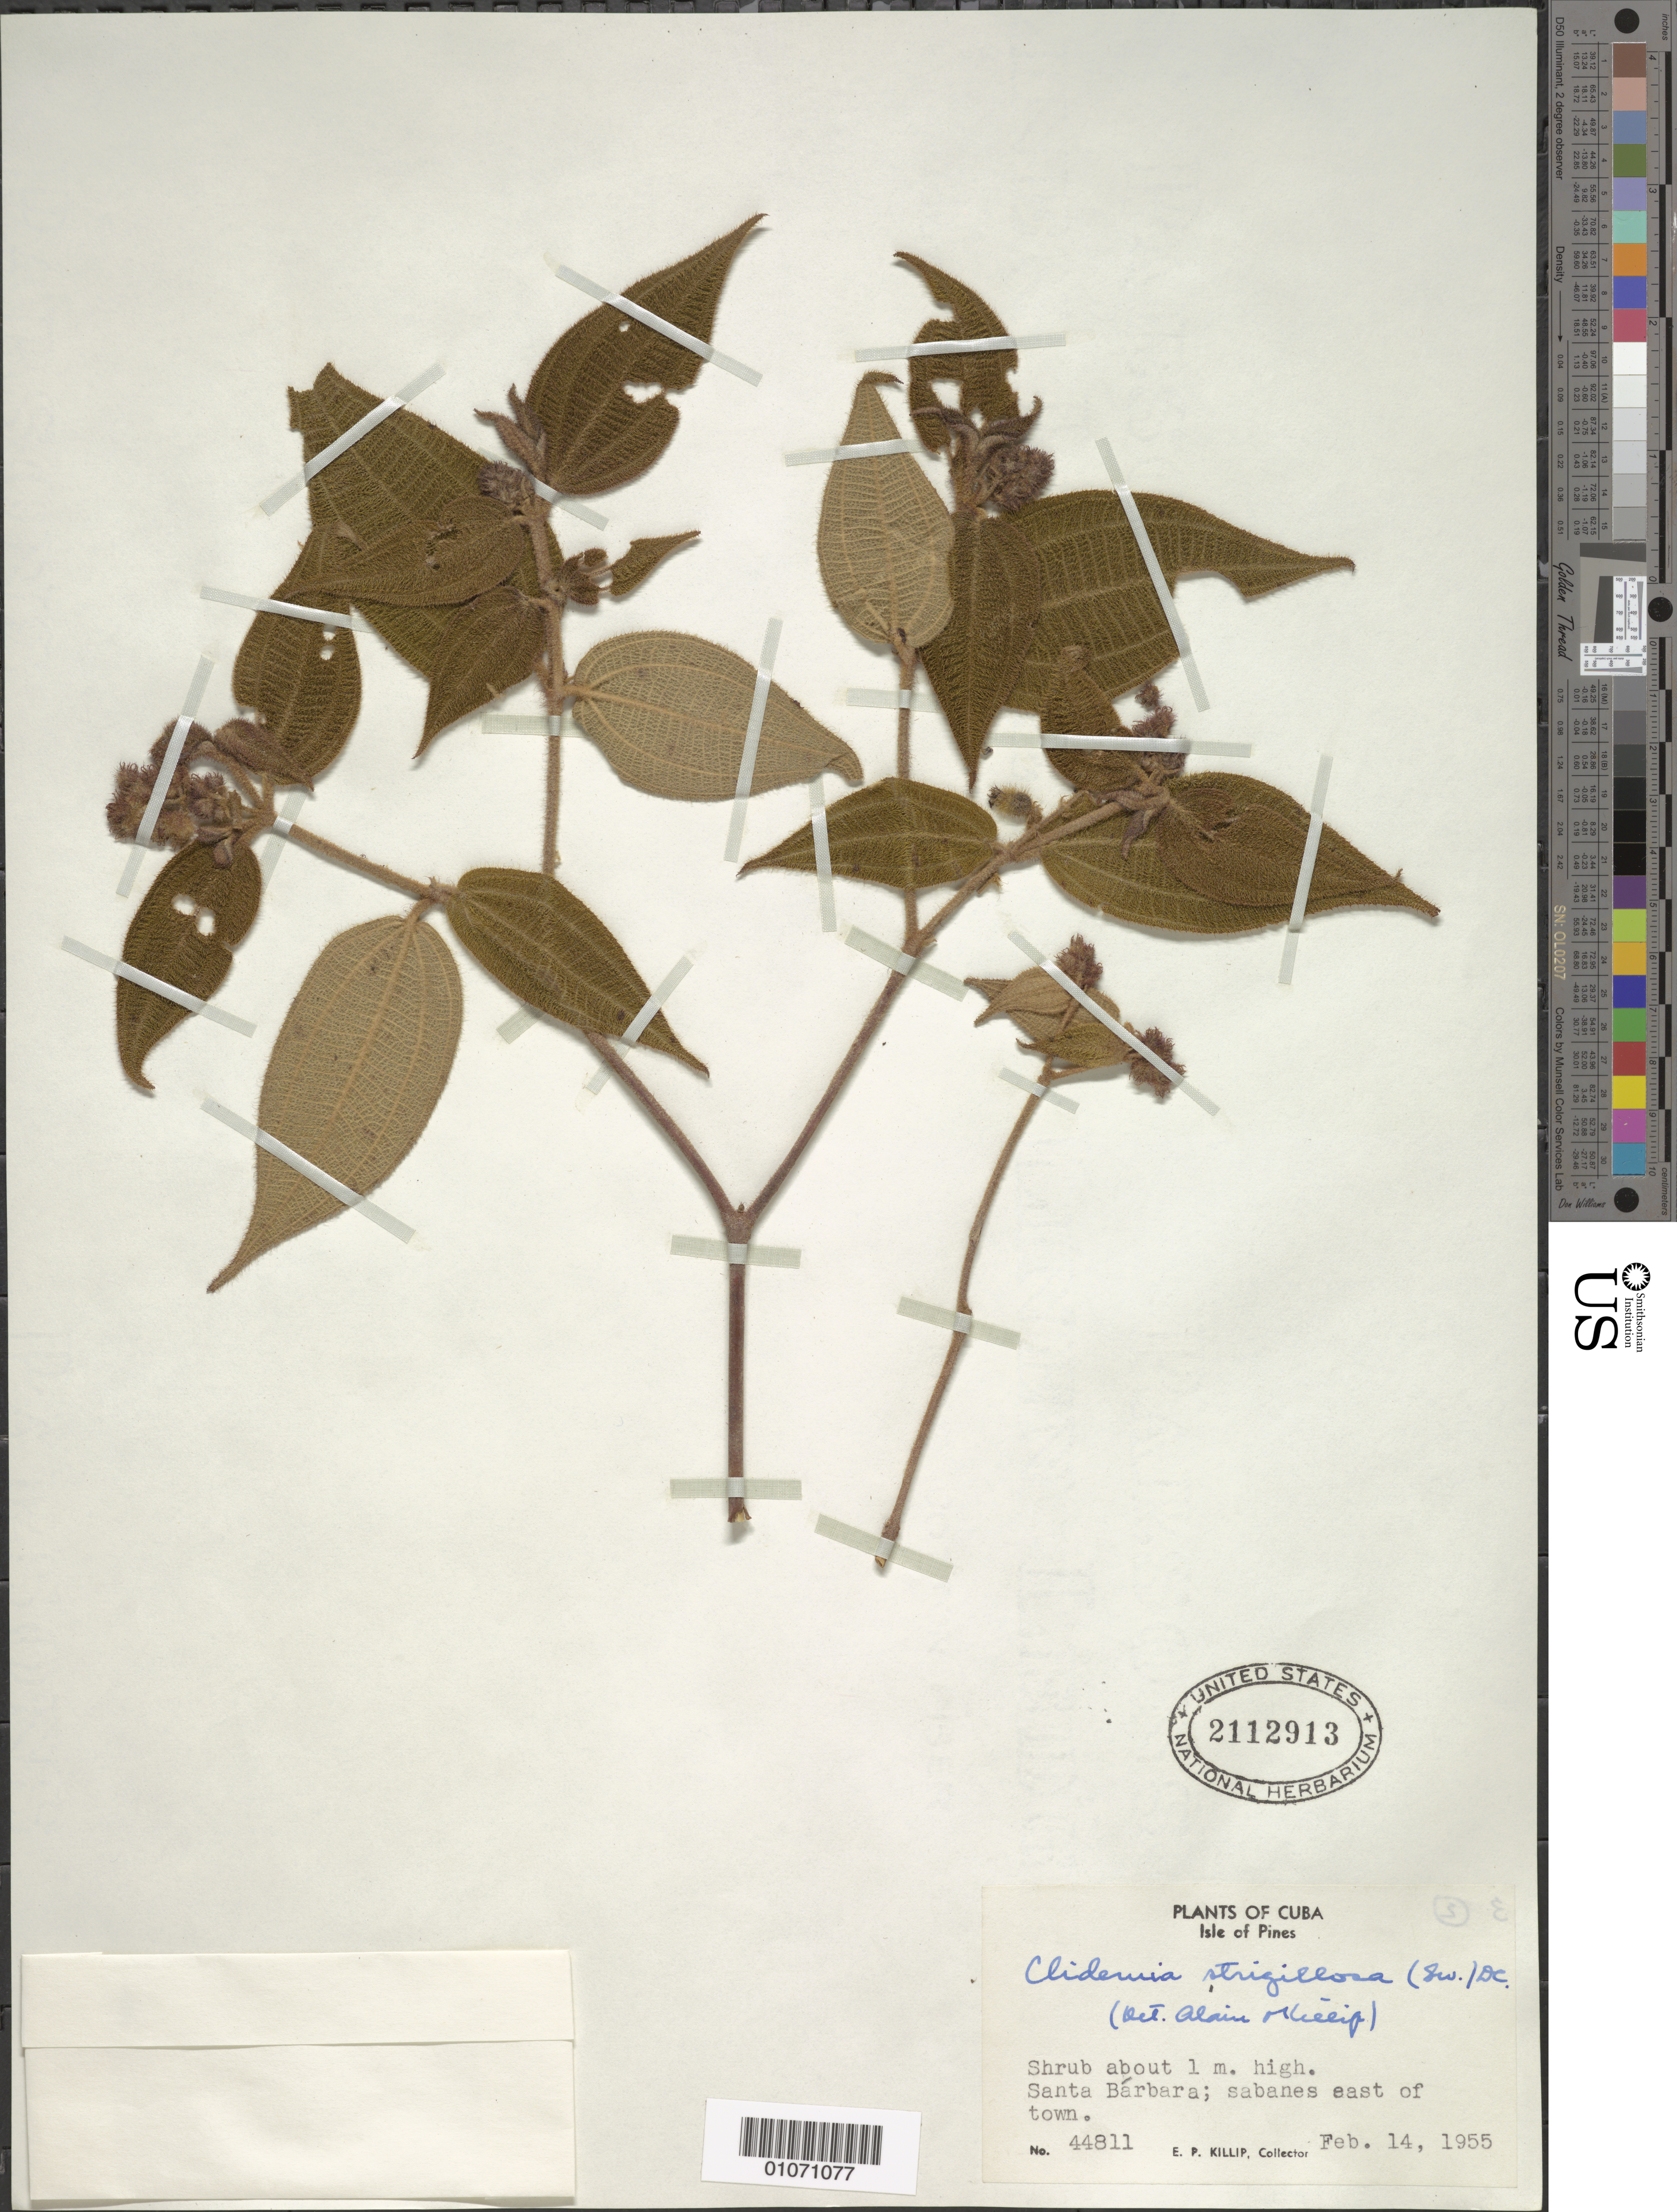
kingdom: Plantae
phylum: Tracheophyta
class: Magnoliopsida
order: Myrtales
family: Melastomataceae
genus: Clidemia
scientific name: Clidemia strigillosa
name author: (Sw.) DC.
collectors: E. P. Killip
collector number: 44811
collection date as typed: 14 Feb 1955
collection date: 1955-02-14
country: Cuba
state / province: Isla de La Juventud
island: Isla de la Juventud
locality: Isle of Pines, Santa Bárbara, E of town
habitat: Sabanes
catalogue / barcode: US 2112913